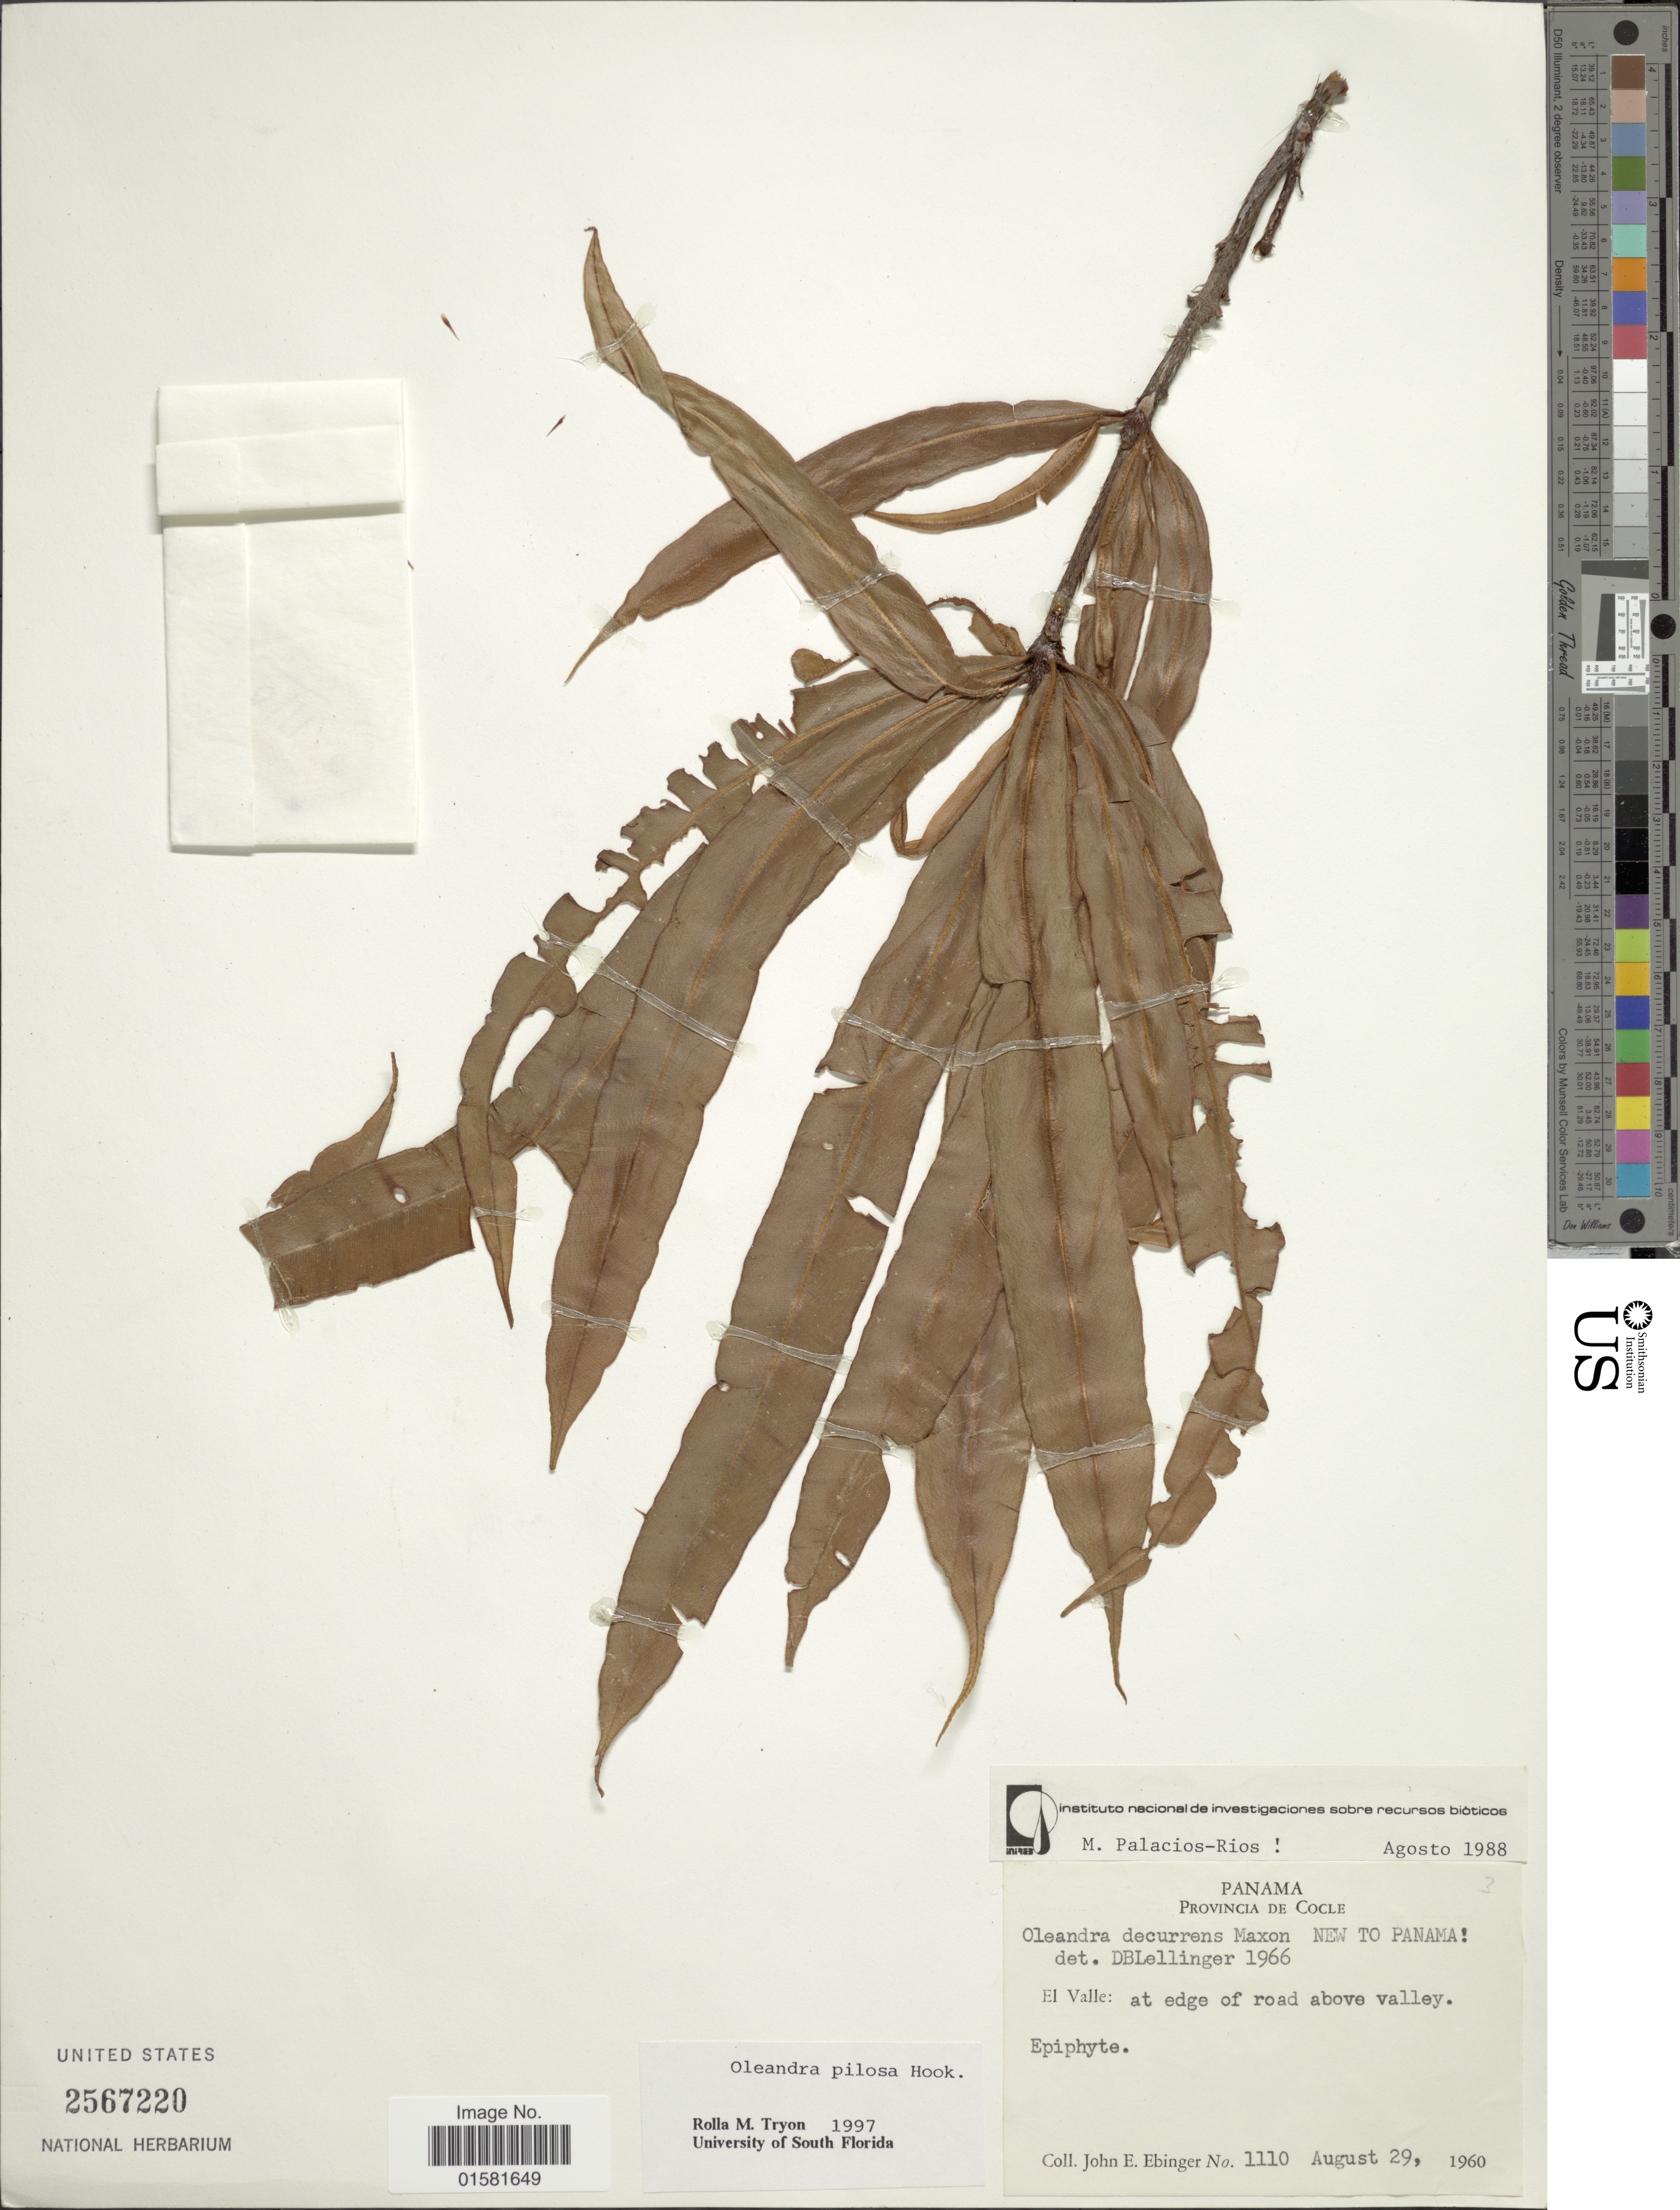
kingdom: Plantae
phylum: Tracheophyta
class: Polypodiopsida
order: Polypodiales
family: Oleandraceae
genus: Oleandra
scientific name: Oleandra decurrens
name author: Maxon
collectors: J. Ebinger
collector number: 1110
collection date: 1960-08-29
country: Panama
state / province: Coclé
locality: El Valle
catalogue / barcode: US 2567220